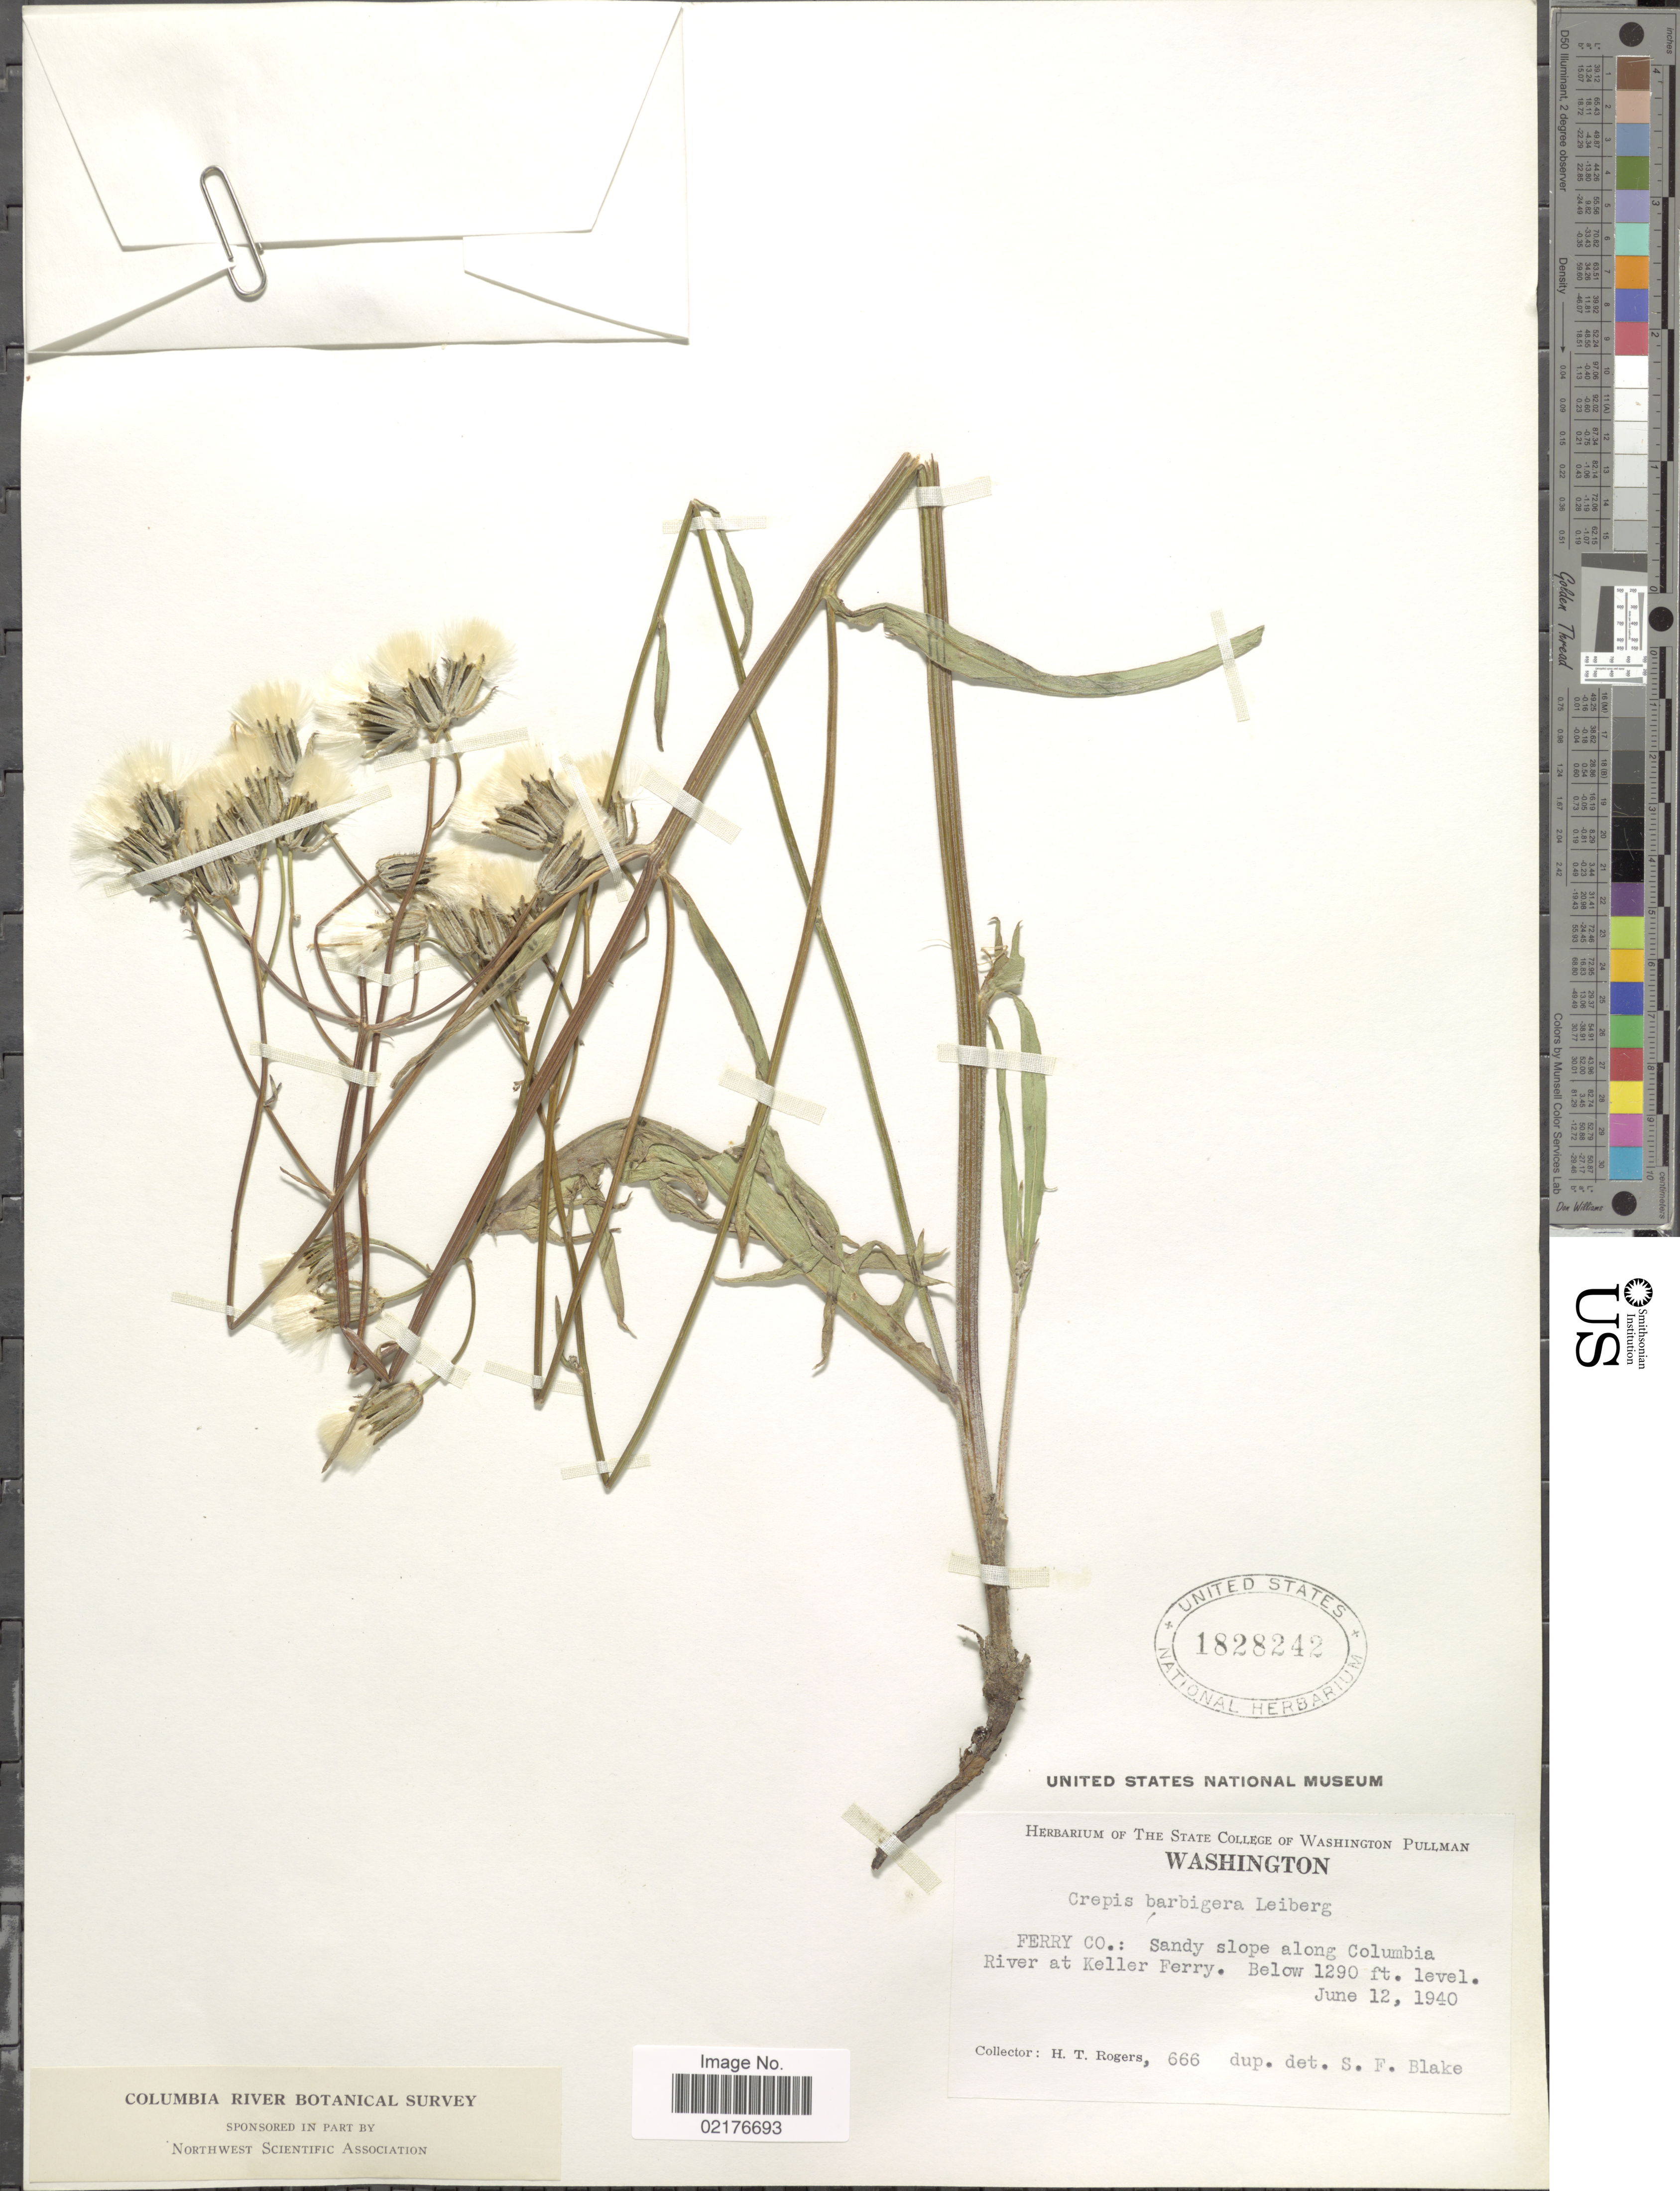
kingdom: Plantae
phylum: Tracheophyta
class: Magnoliopsida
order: Asterales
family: Asteraceae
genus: Crepis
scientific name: Crepis barbigera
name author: Leiberg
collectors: H. Rogers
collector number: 666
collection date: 1940-06-12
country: United States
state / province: Washington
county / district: Ferry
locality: Ferry Co.: Sandy slope along Columbia River at Keller Ferry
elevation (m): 393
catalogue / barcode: US 1828242